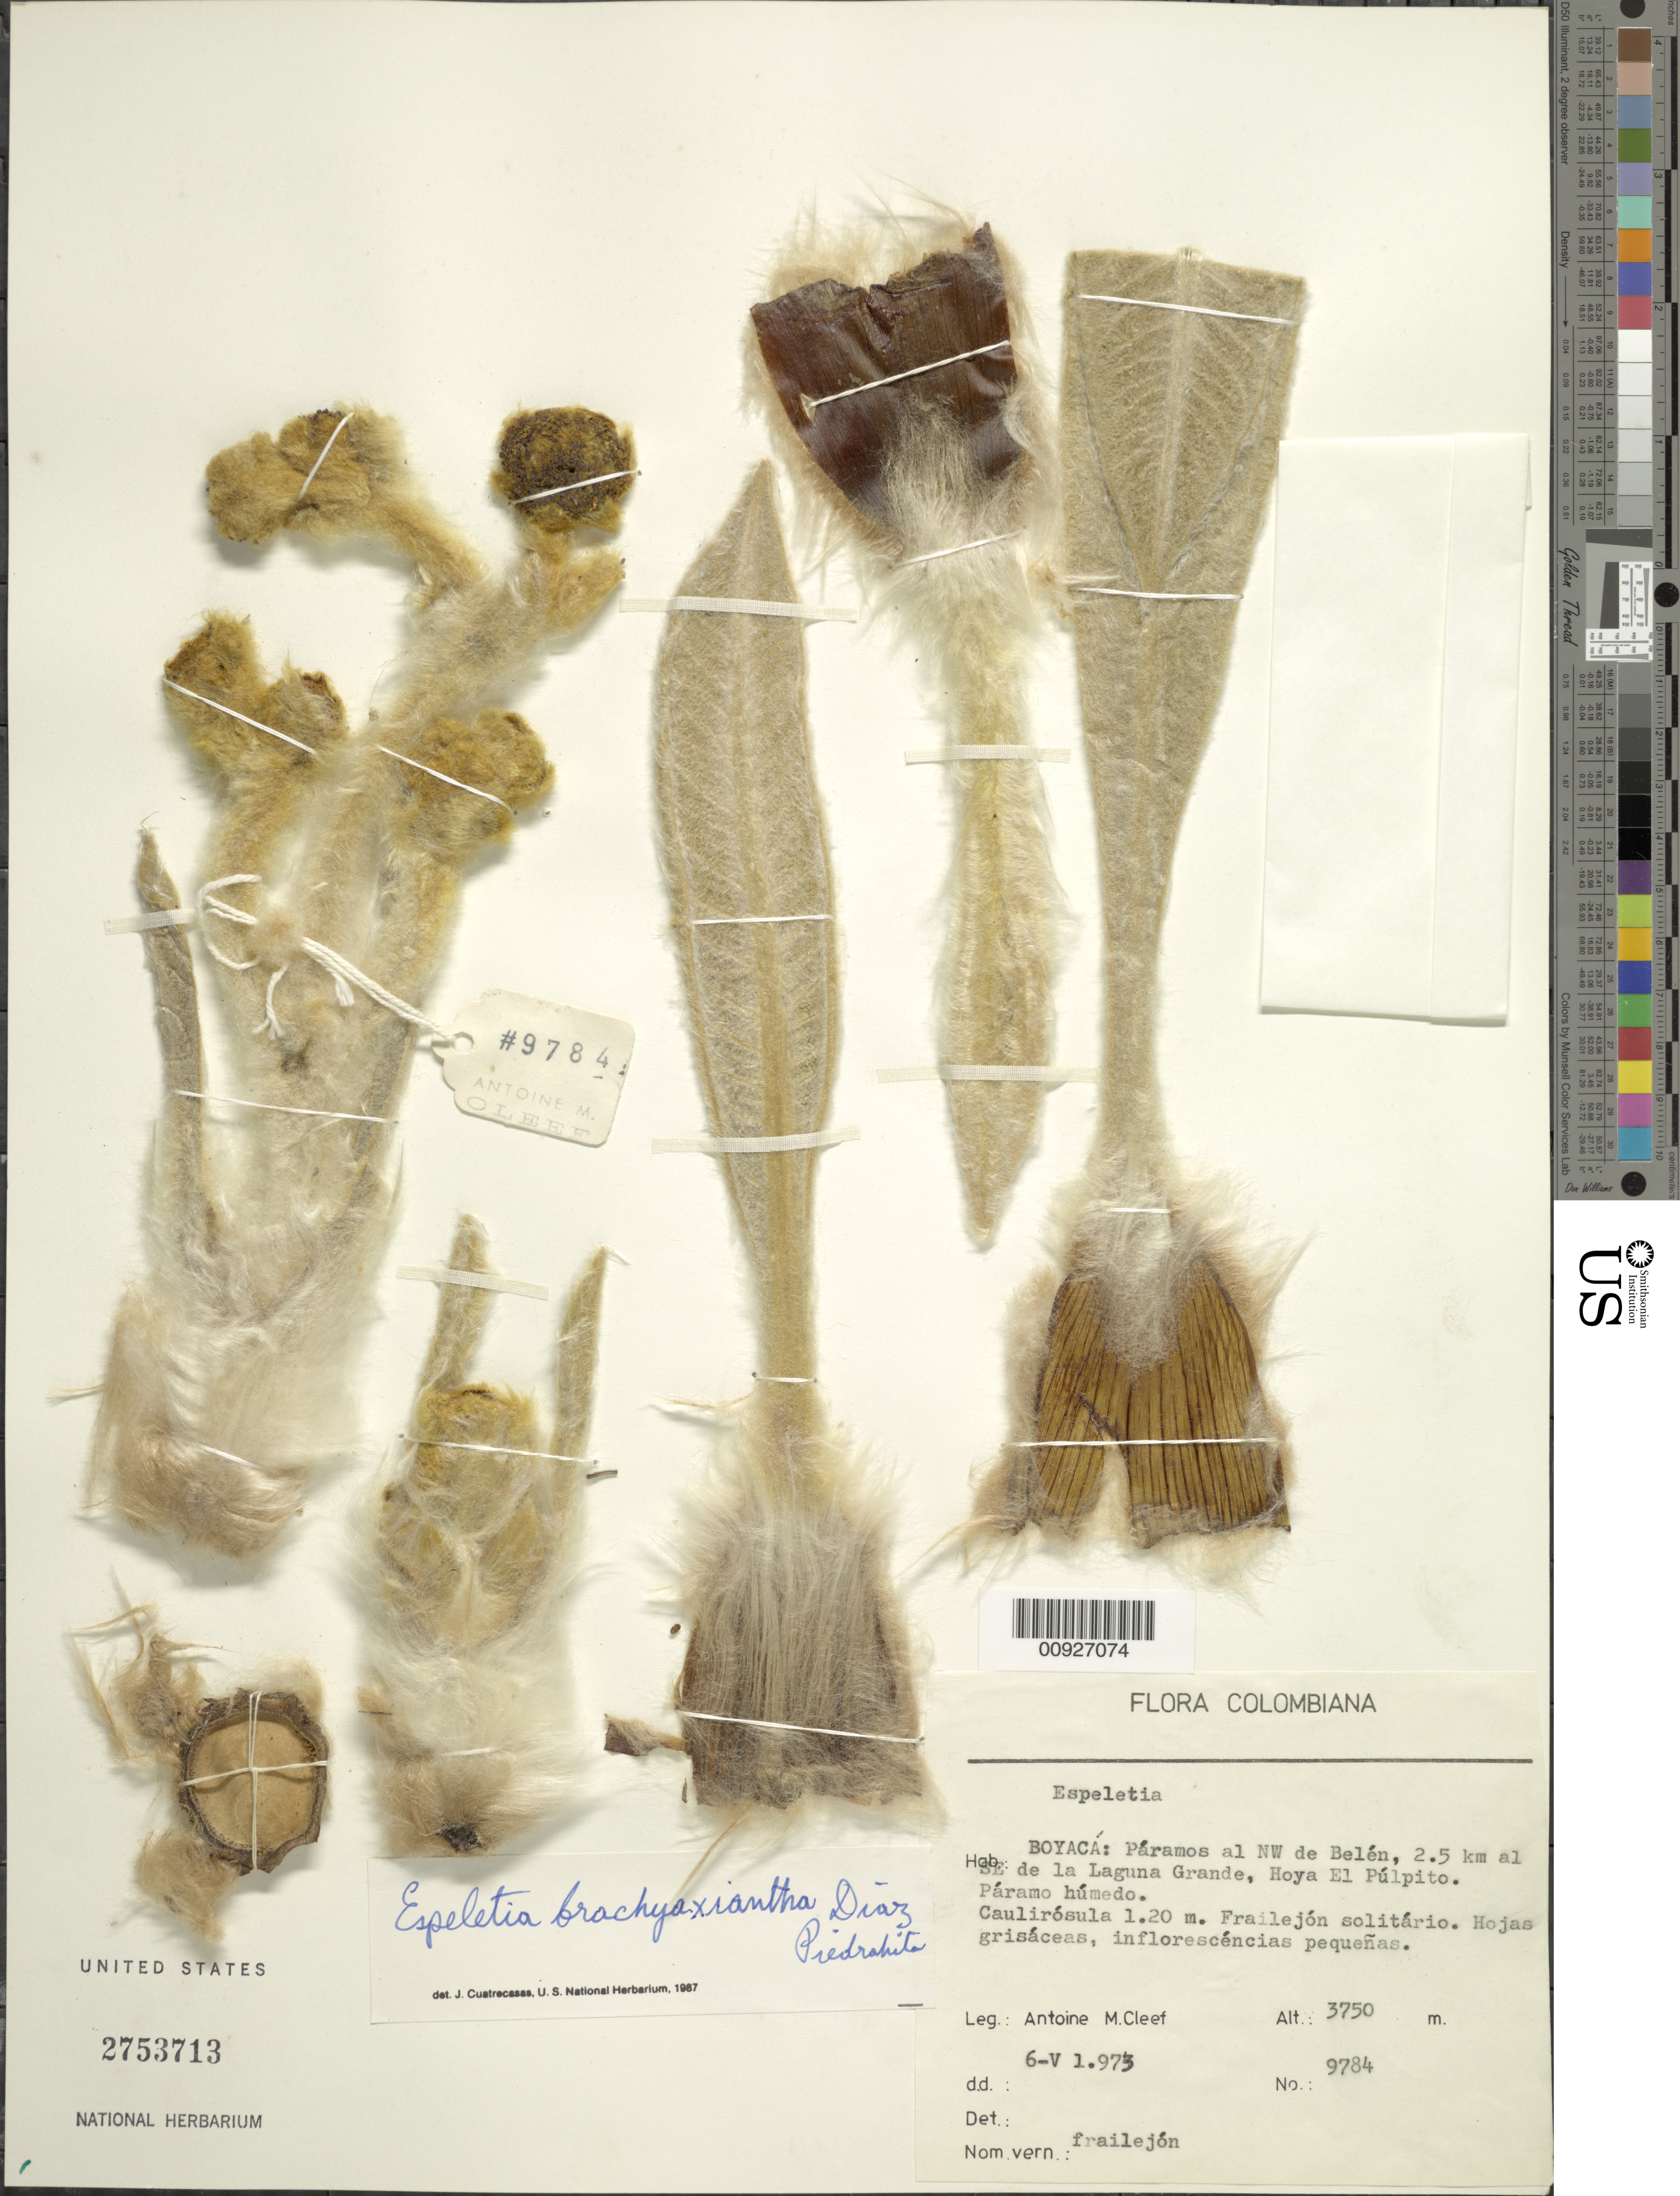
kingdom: Plantae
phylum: Tracheophyta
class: Magnoliopsida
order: Asterales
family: Asteraceae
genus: Espeletia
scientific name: Espeletia brachyaxiantha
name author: S. Díaz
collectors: A. M. Cleef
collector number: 9784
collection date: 1973-05-06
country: Colombia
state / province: Boyacá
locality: Páramos al NW de Belén, 2.5 km al SE de la Laguna Grande, Hoya El Pulpito.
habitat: Páramo húmedo. Frailejón solitario.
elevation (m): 3750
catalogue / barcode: US 2753713